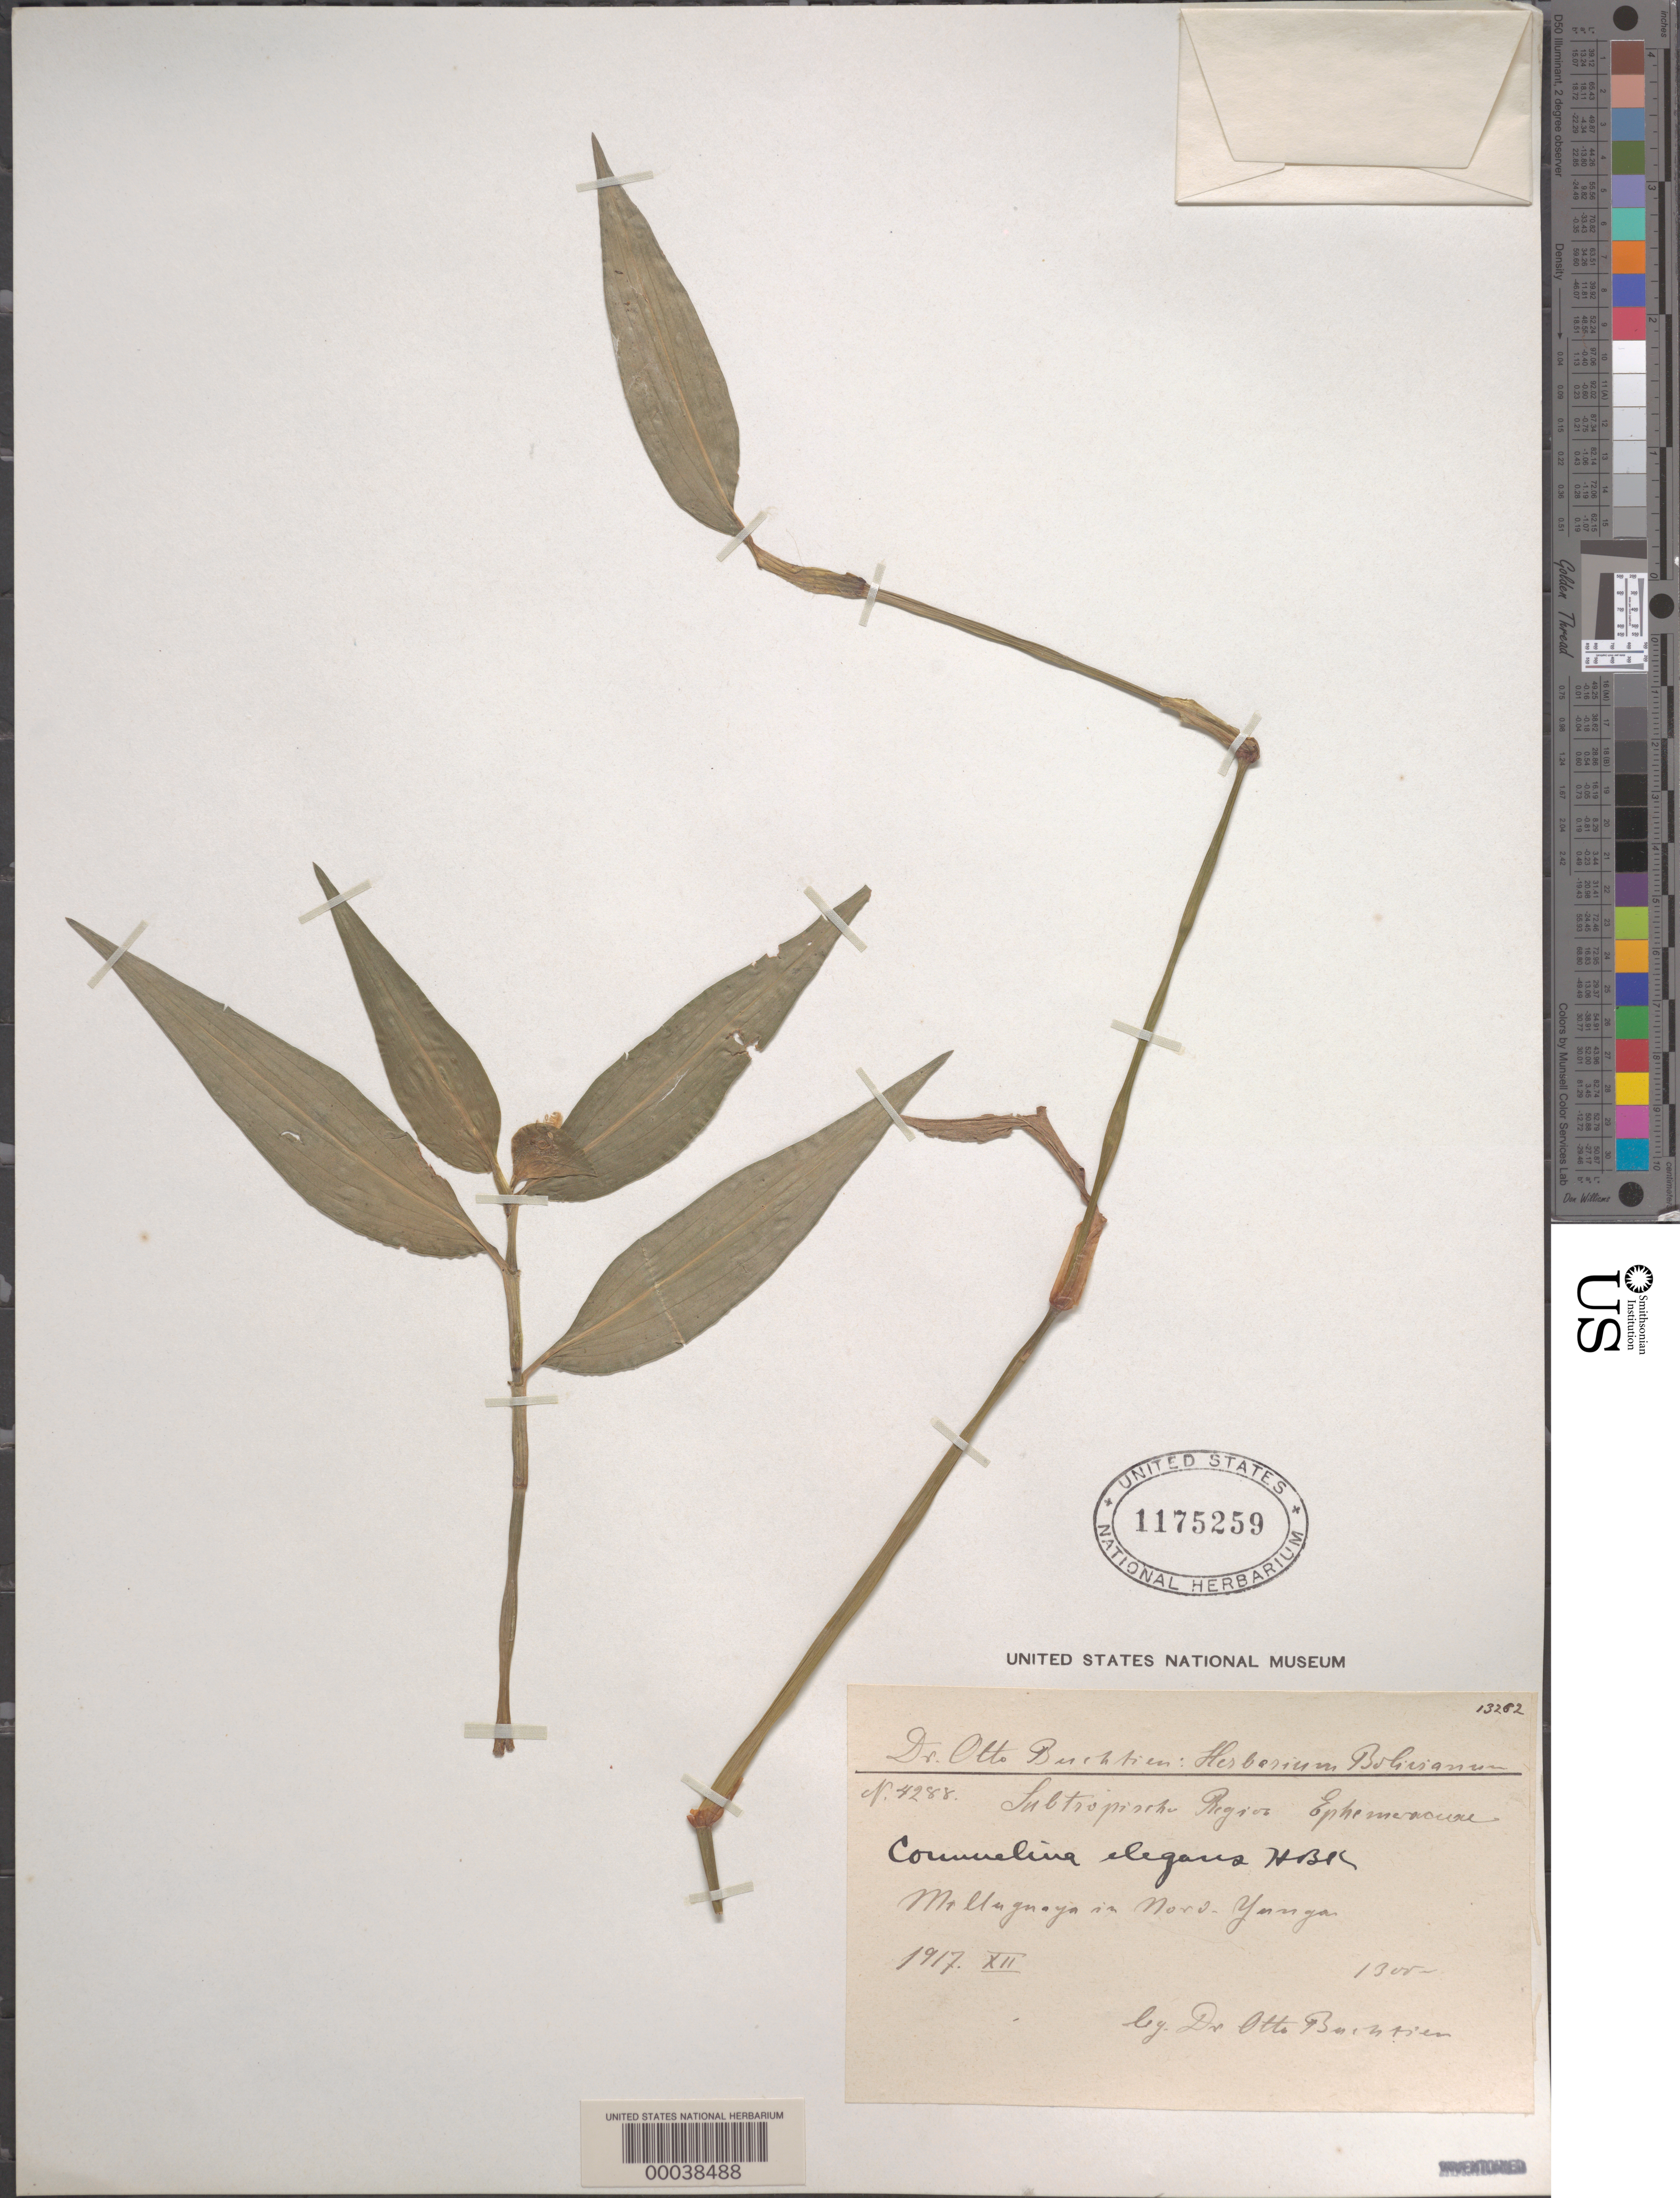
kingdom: Plantae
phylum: Tracheophyta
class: Liliopsida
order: Commelinales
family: Commelinaceae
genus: Commelina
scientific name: Commelina erecta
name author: L.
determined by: Faden, Robert B., (US), Smithsonian Institution - National Museum of Natural History (UNITED STATES)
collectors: O. Buchtien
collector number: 4288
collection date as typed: Dec 1917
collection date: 1917-12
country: Bolivia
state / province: La Paz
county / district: Nor Yungas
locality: Milluguaya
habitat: Subtropical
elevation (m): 1300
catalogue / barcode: US 1175259